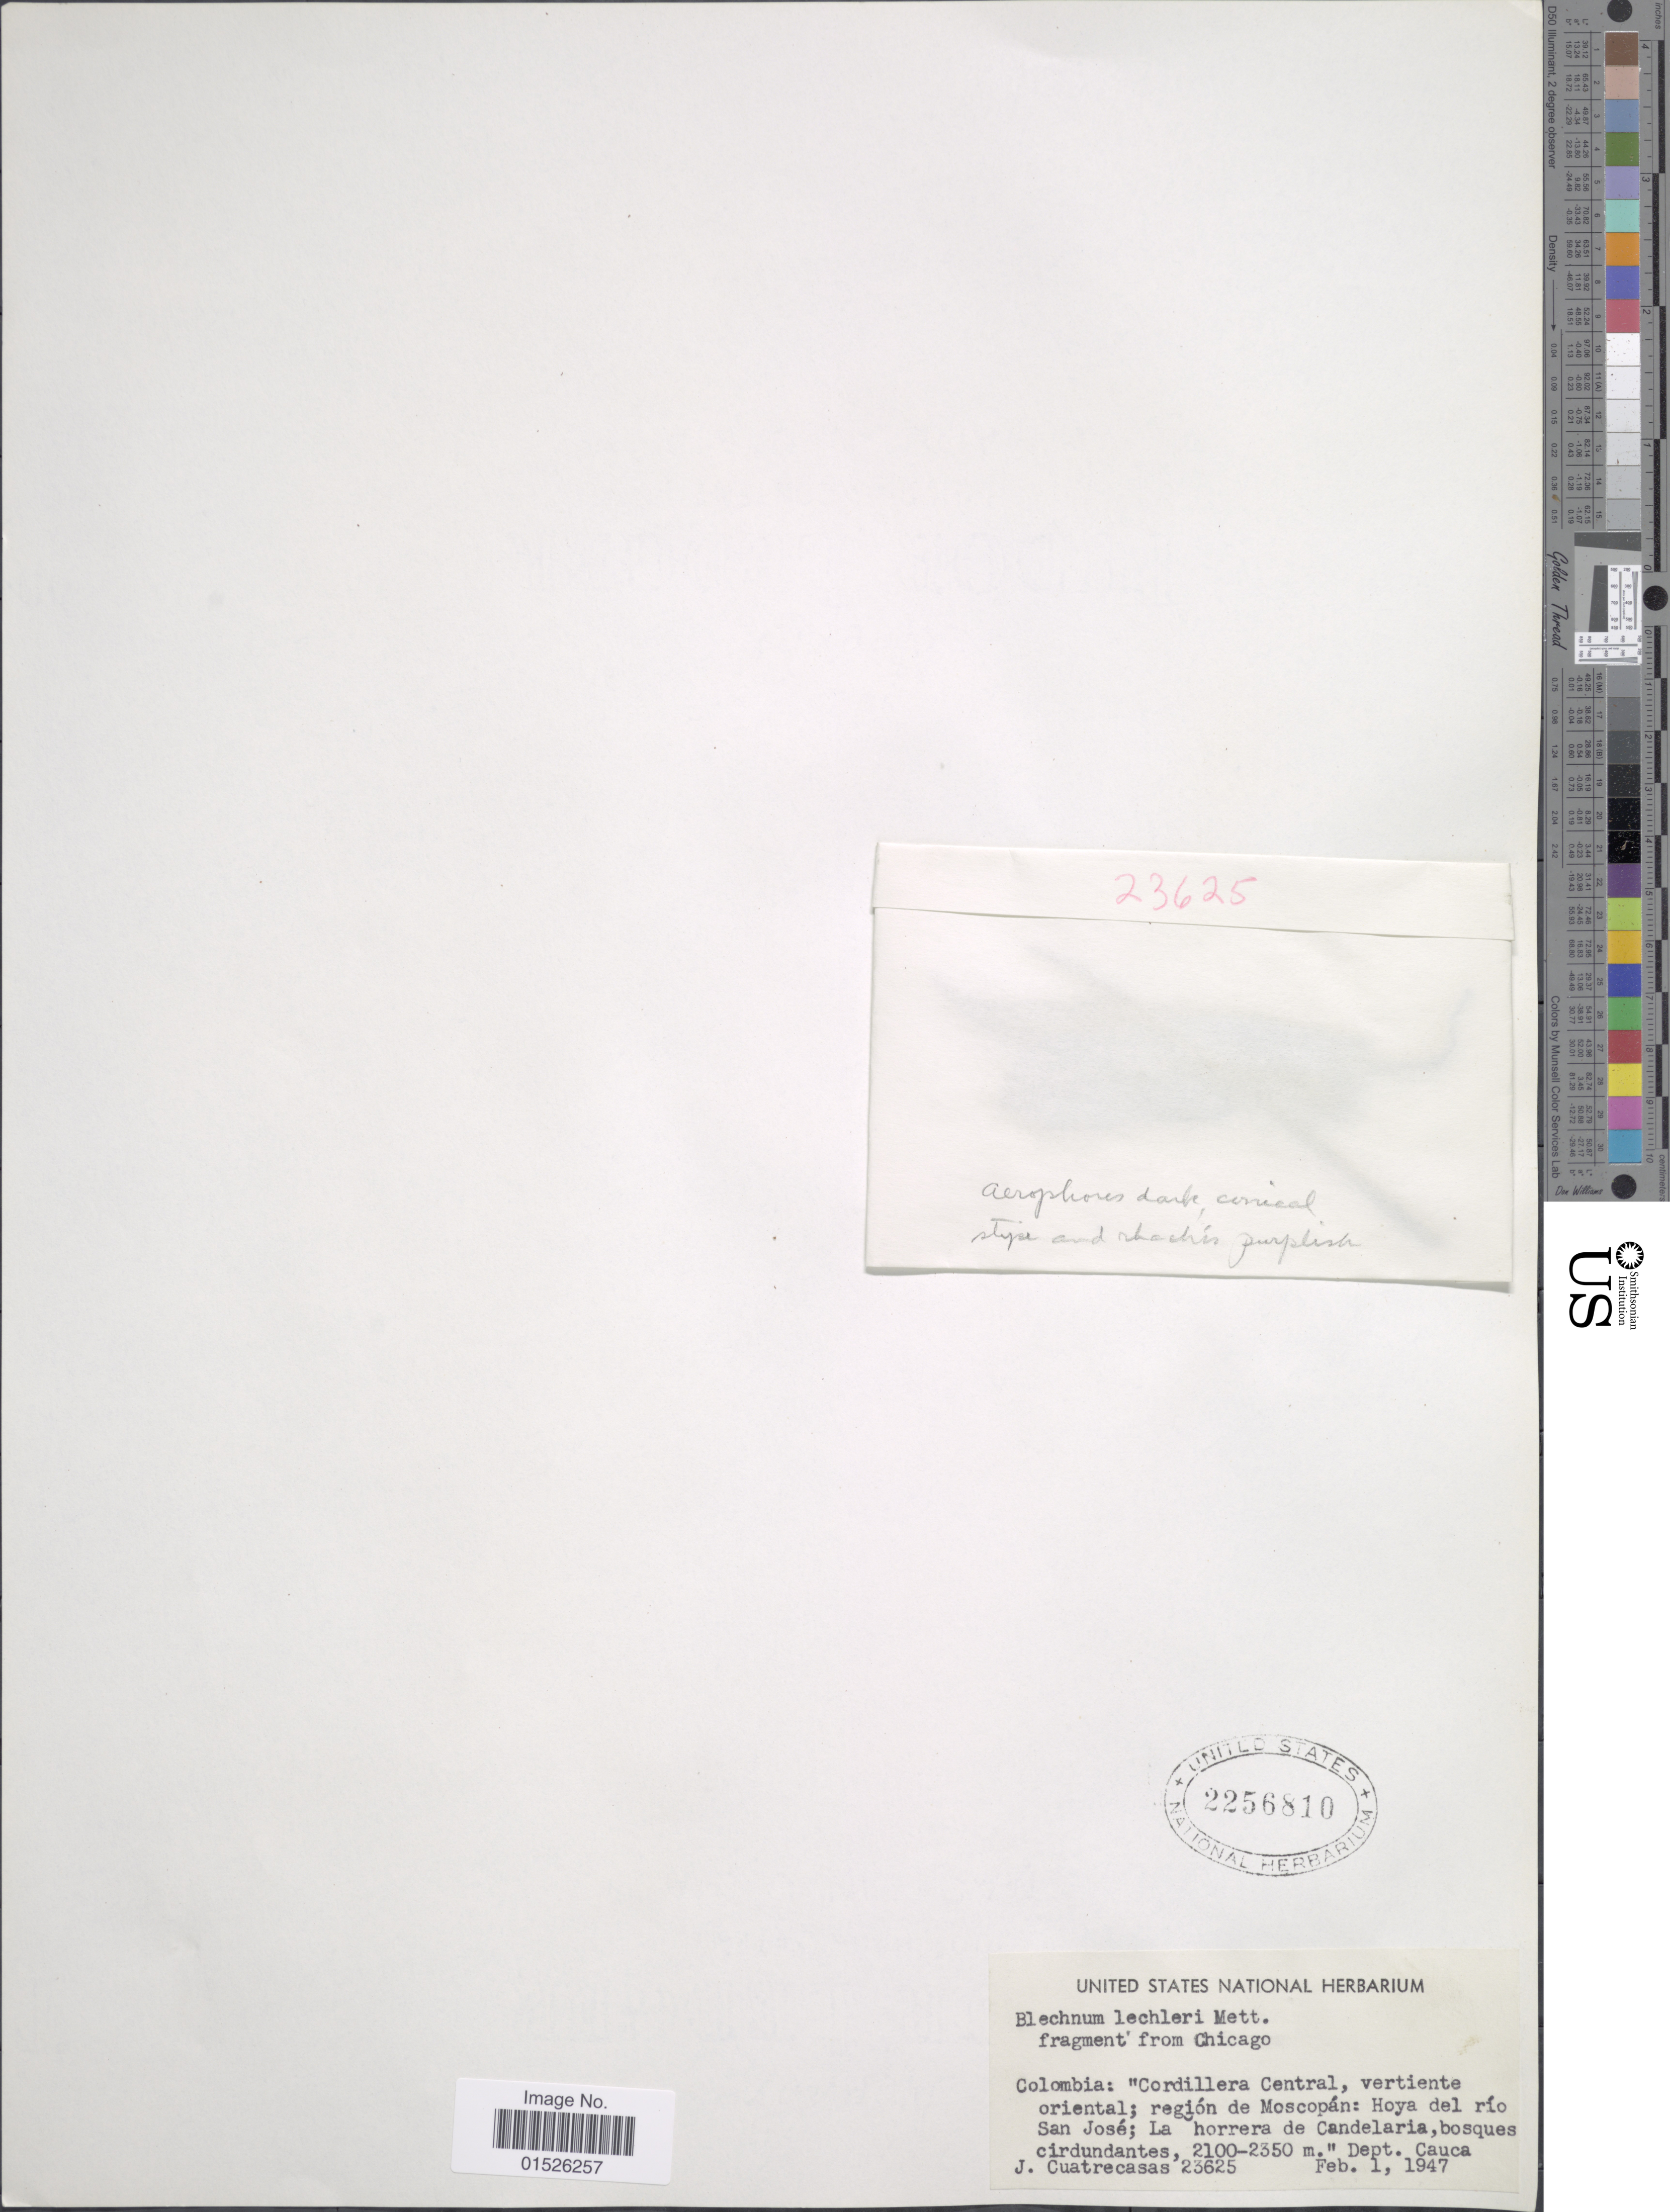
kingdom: Plantae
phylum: Tracheophyta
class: Polypodiopsida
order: Polypodiales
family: Blechnaceae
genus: Blechnum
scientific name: Blechnum lechleri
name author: Mett.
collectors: J. Cuatrecasas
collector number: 23625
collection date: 1947-02-01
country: Colombia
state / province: Cauca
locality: Colombia: "Cordillera Central. vertiente oriental; region de Moscopan: Hoya del rio San Jose; La horrera de Candelaria, "Dept. Cauca.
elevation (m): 2100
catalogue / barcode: US 2256810